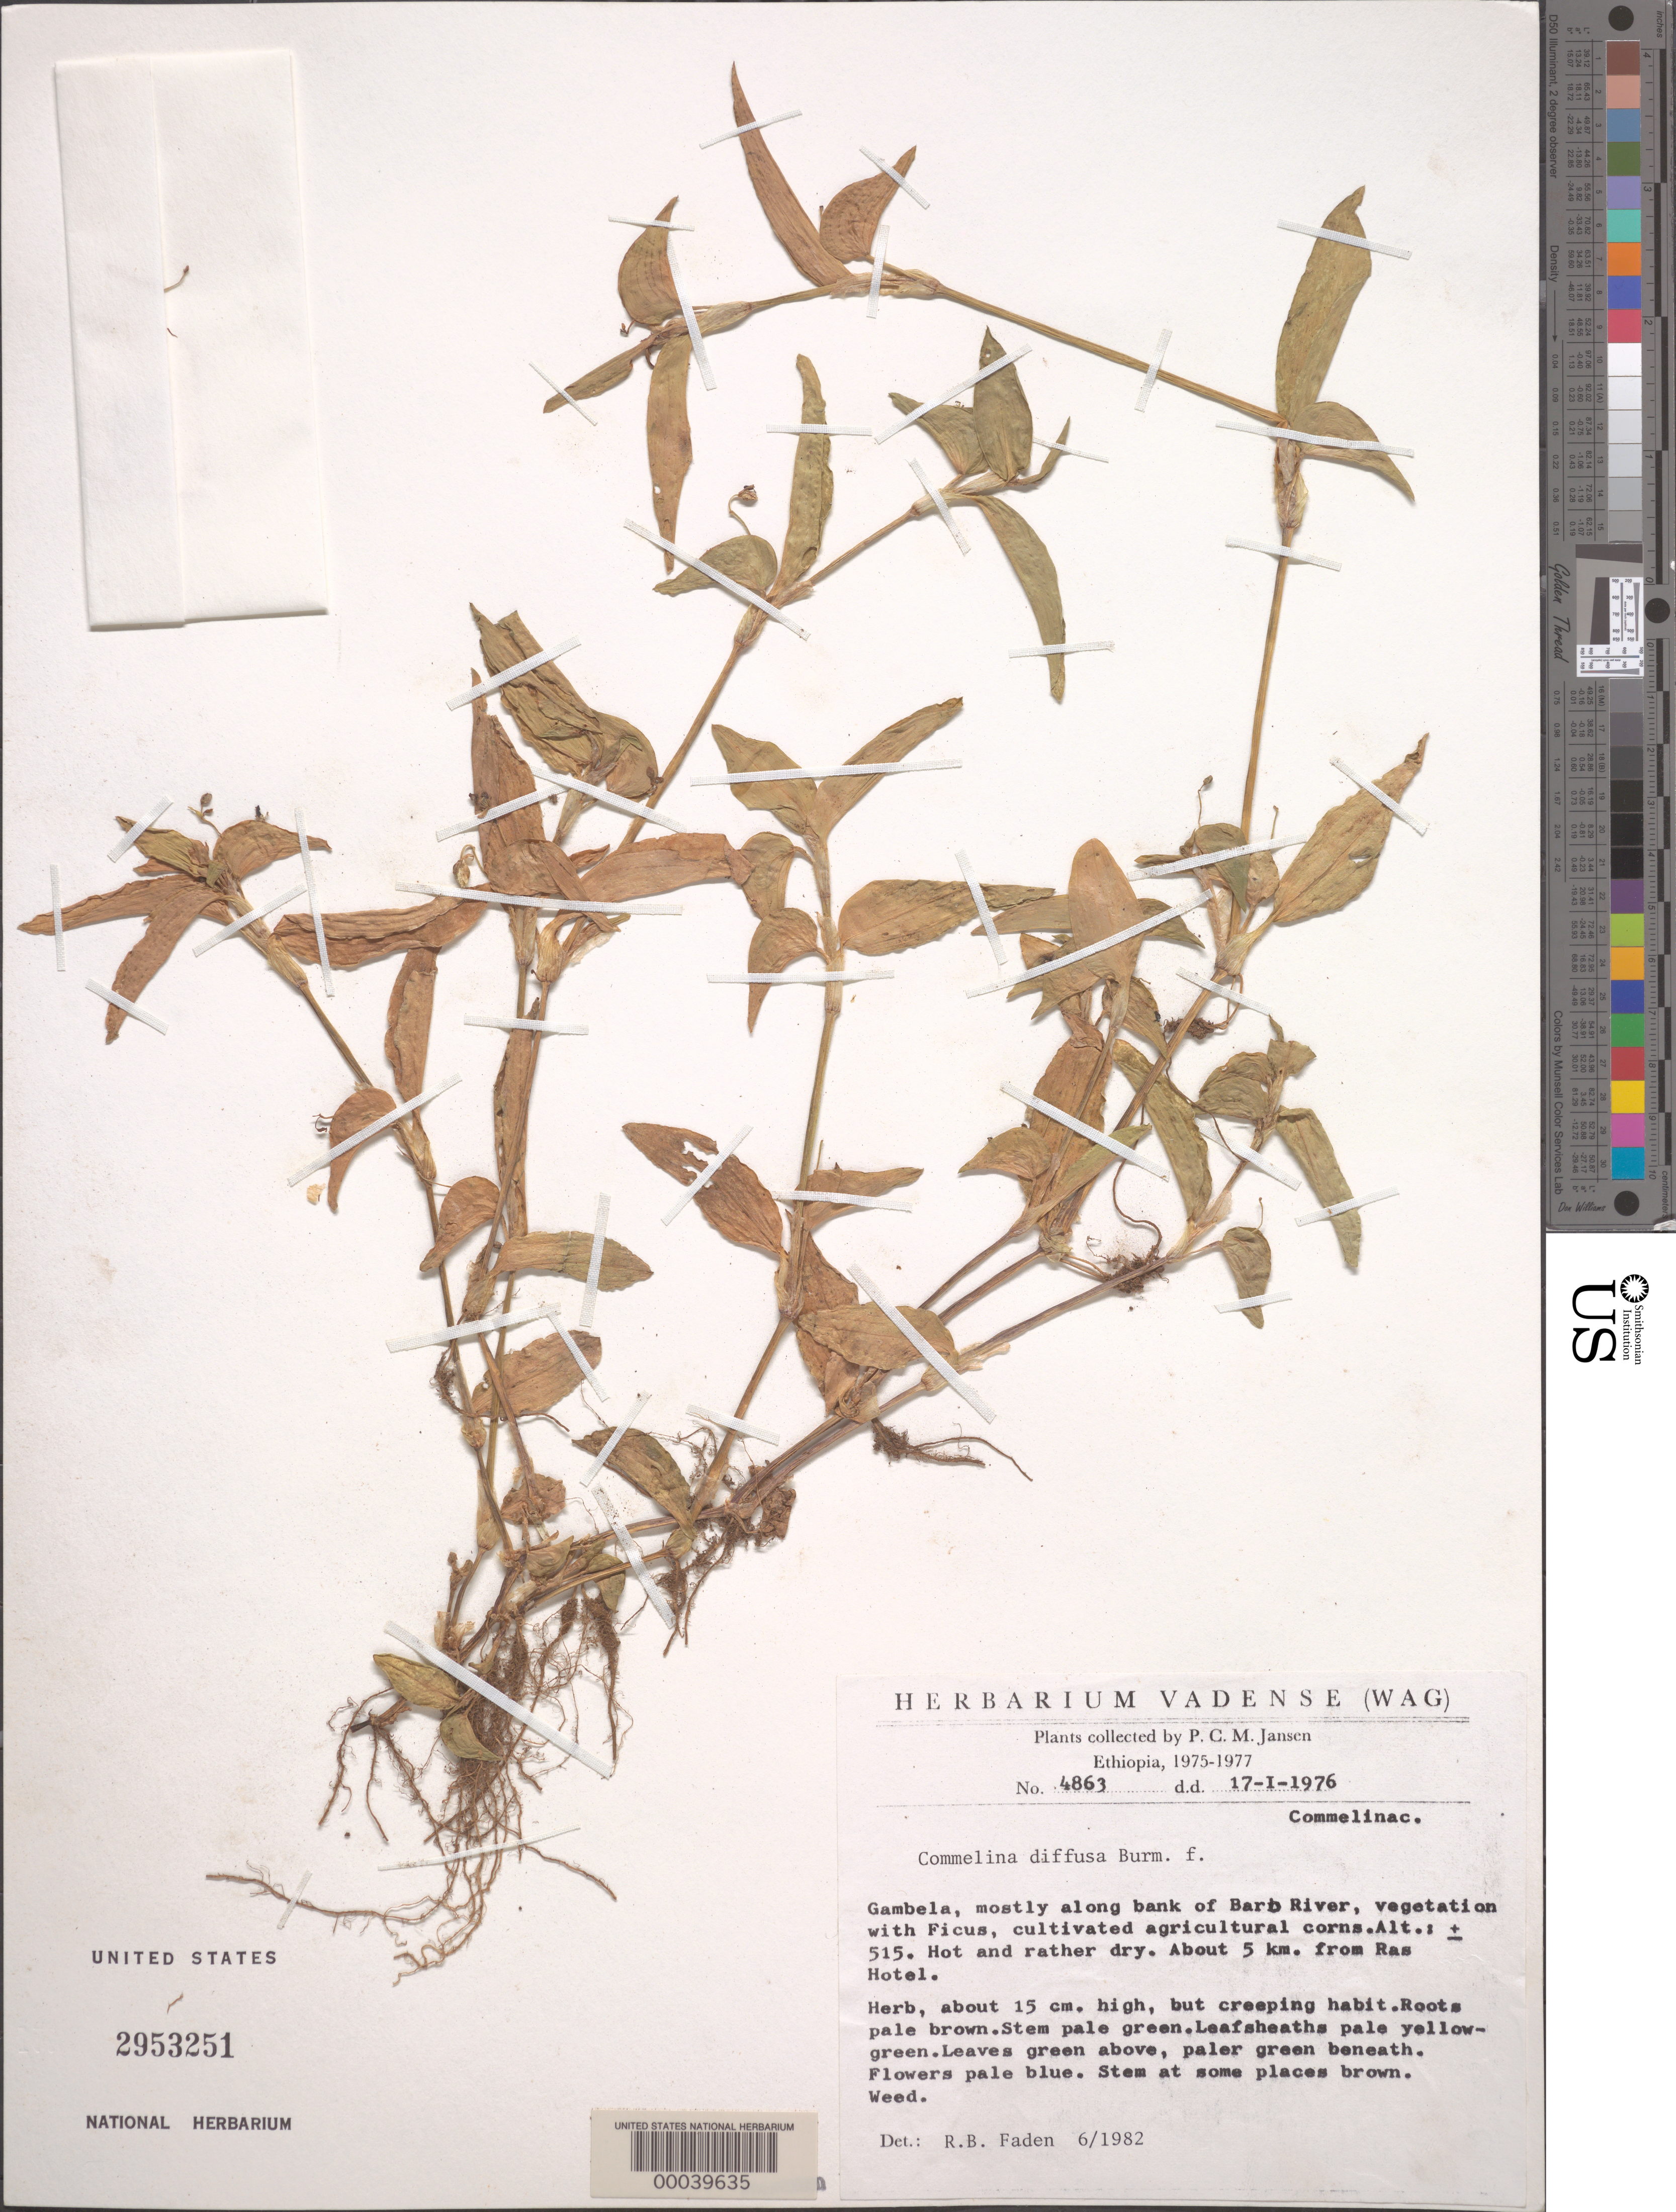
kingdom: Plantae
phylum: Tracheophyta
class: Liliopsida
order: Commelinales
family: Commelinaceae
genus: Commelina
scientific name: Commelina diffusa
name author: Burm. f.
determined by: Faden, Robert B., (US), Smithsonian Institution - National Museum of Natural History (UNITED STATES)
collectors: P. Jansen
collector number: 4863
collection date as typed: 17 Jan 1976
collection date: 1976-01-17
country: Ethiopia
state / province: Gambela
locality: Gambela, Baro River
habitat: River bank, in cultivated soil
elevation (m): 515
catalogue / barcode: US 2953251